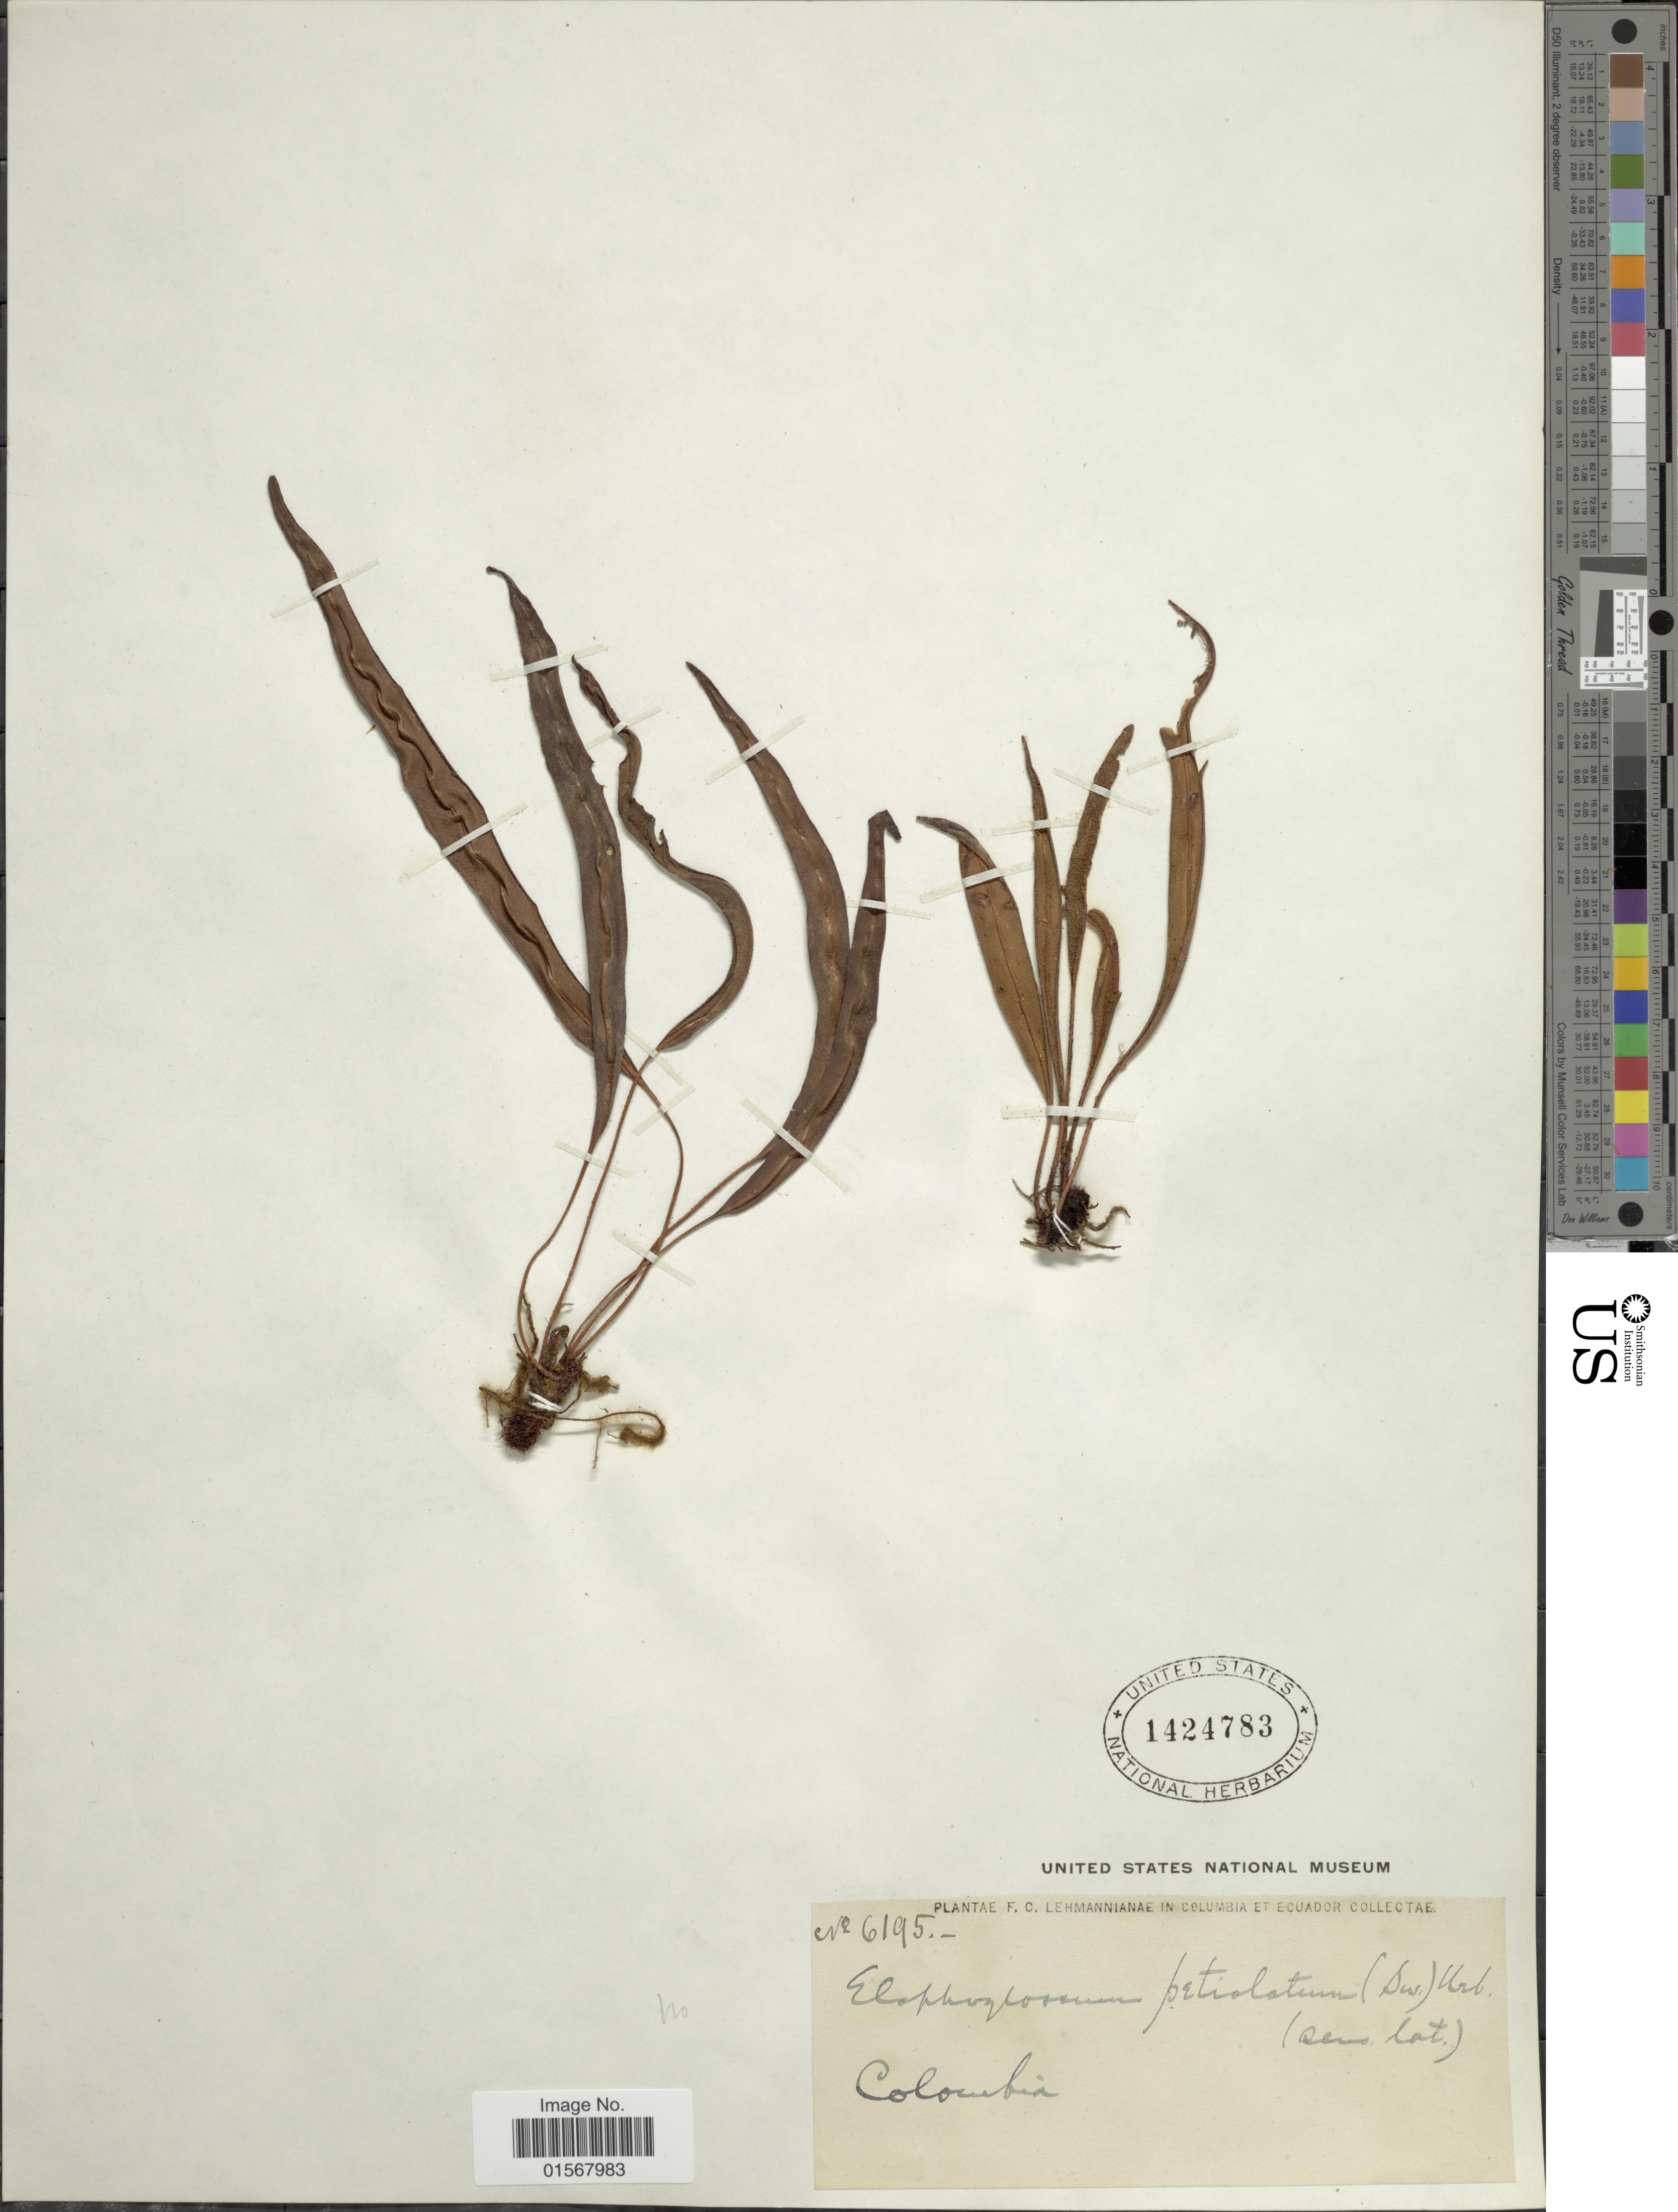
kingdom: Plantae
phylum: Tracheophyta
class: Polypodiopsida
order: Polypodiales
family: Dryopteridaceae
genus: Elaphoglossum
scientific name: Elaphoglossum sp.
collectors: F. C. Lehmann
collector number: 6195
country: Colombia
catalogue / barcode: US 1424783